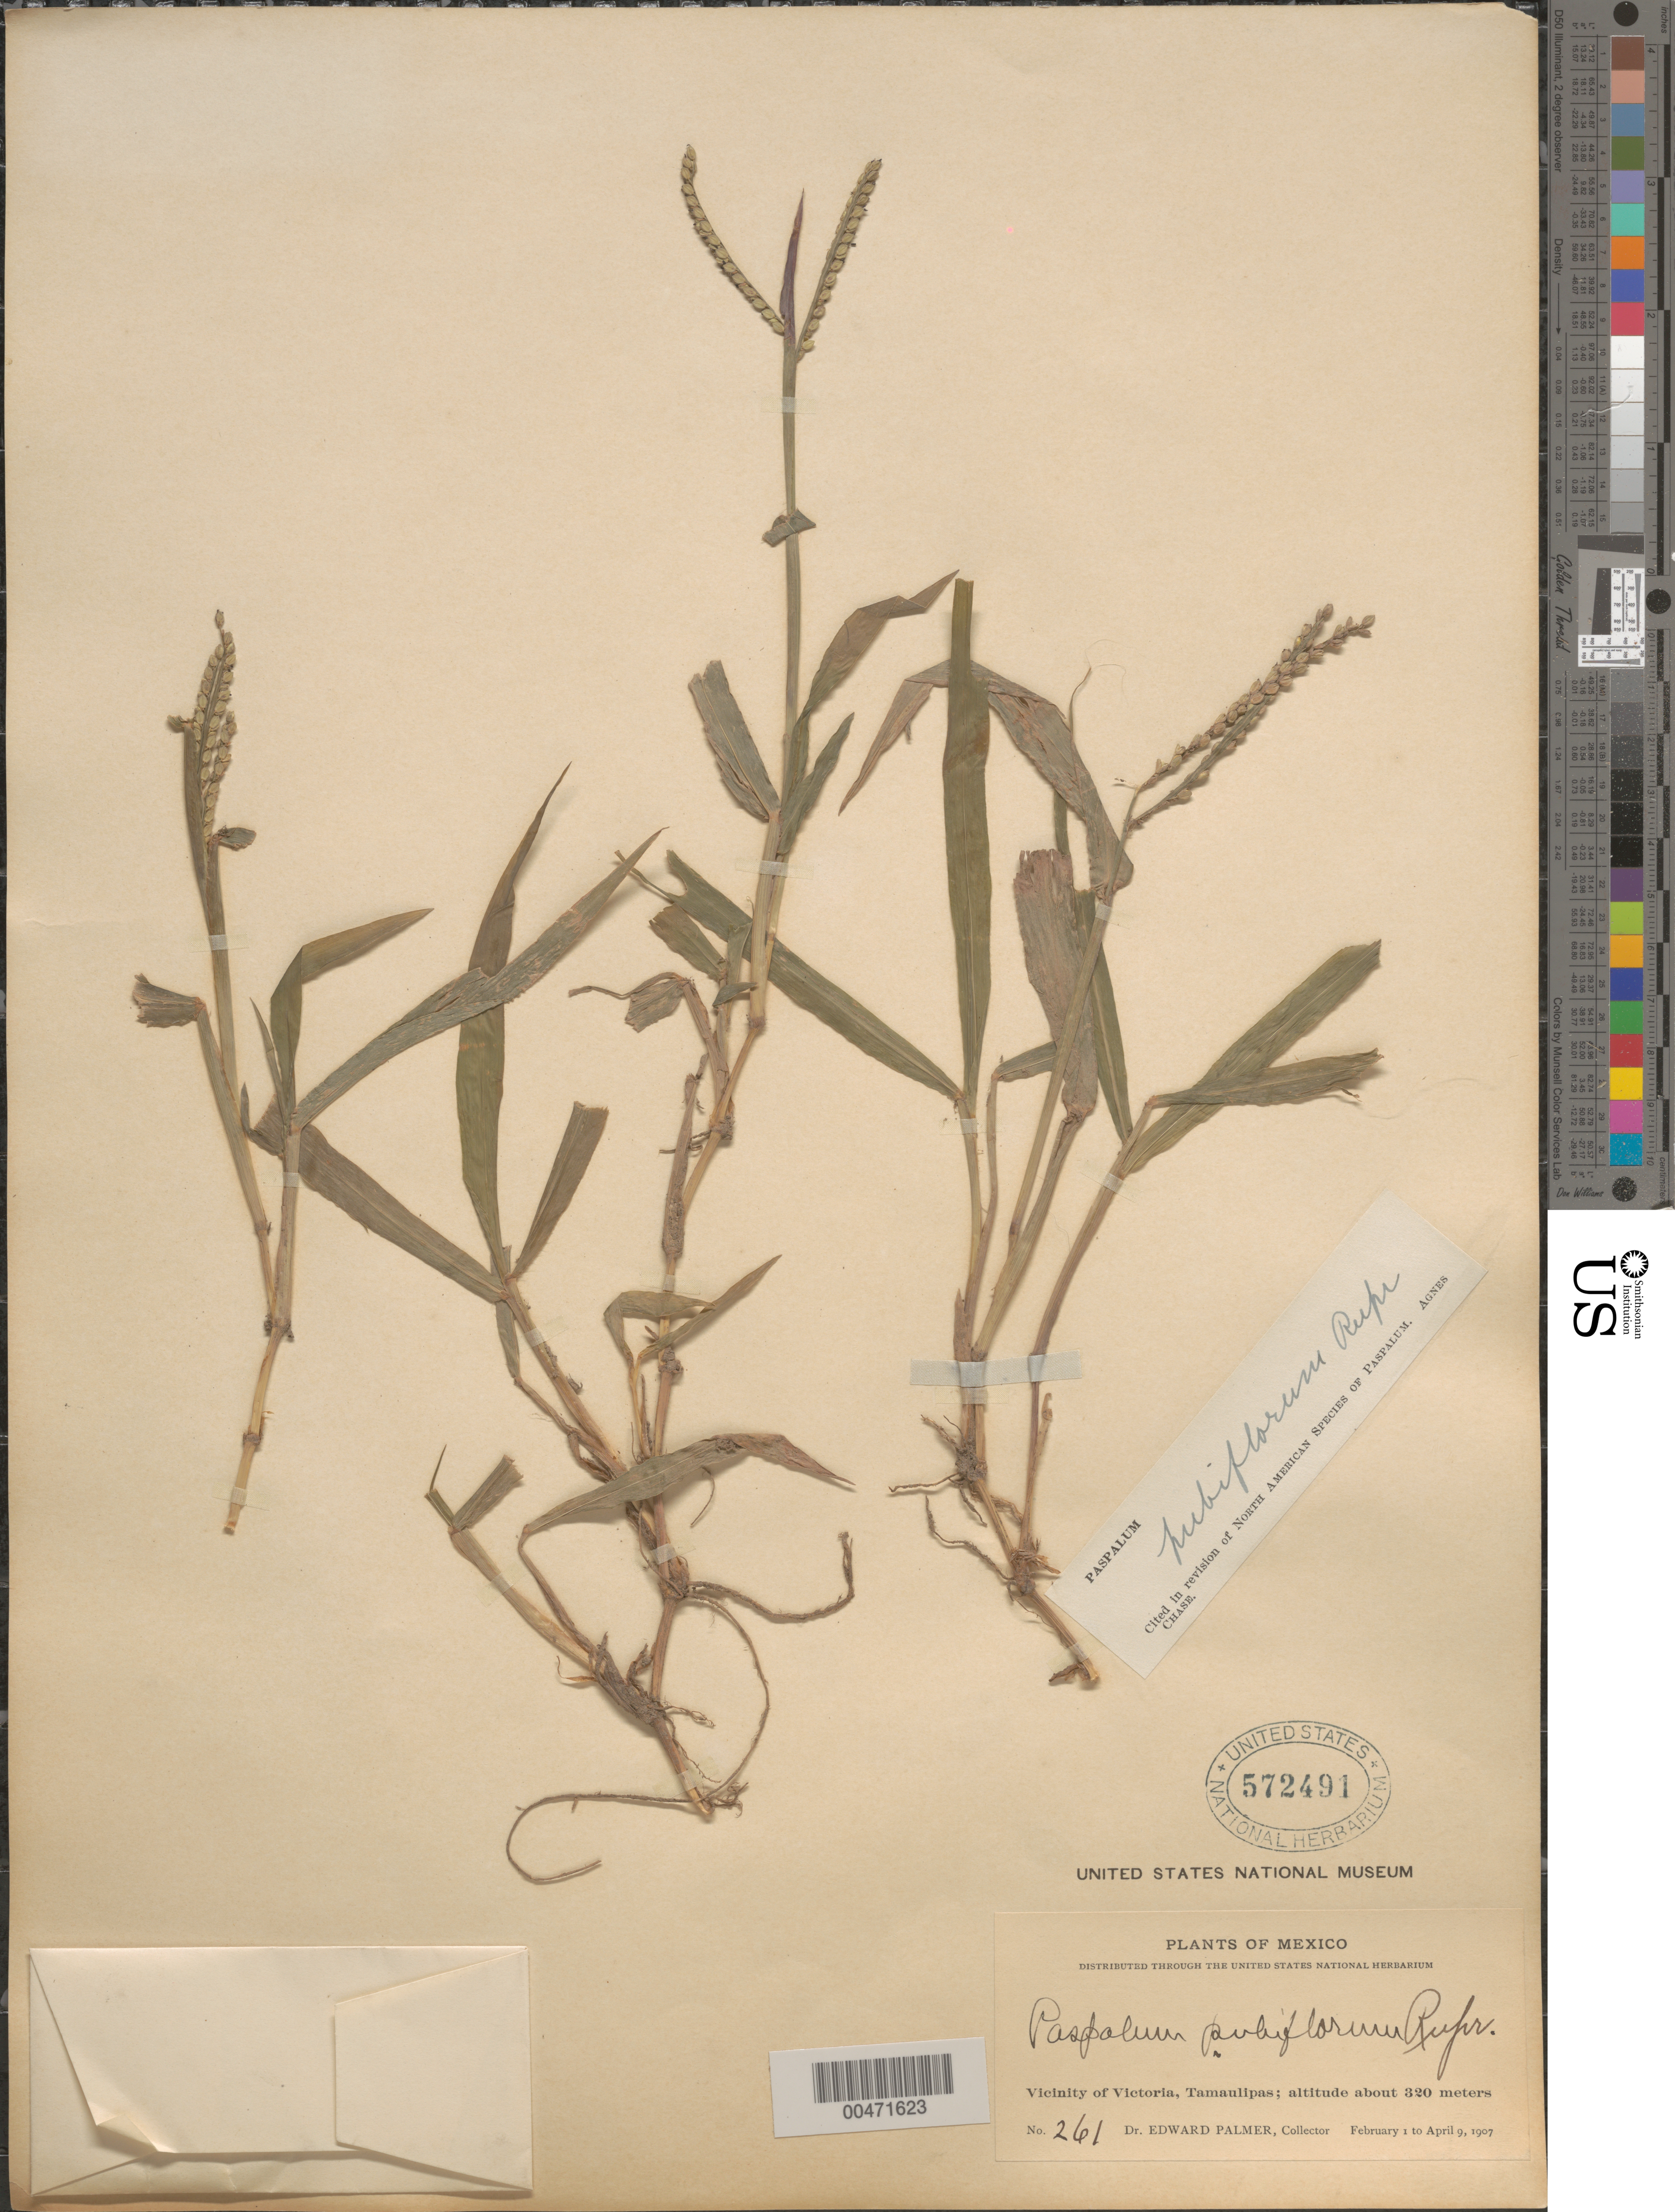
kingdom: Plantae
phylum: Tracheophyta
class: Liliopsida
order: Poales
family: Poaceae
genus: Paspalum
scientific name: Paspalum pubiflorum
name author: Rupr. ex E. Fourn.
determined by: Chase, [M.] Agnes, (US)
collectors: E. Palmer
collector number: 261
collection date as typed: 1 Feb 1907 to 9 Apr 1907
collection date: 1907-02-01/1907-04-09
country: Mexico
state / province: Tamaulipas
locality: Vicinity of Victoria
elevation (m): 320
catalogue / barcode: US 572491